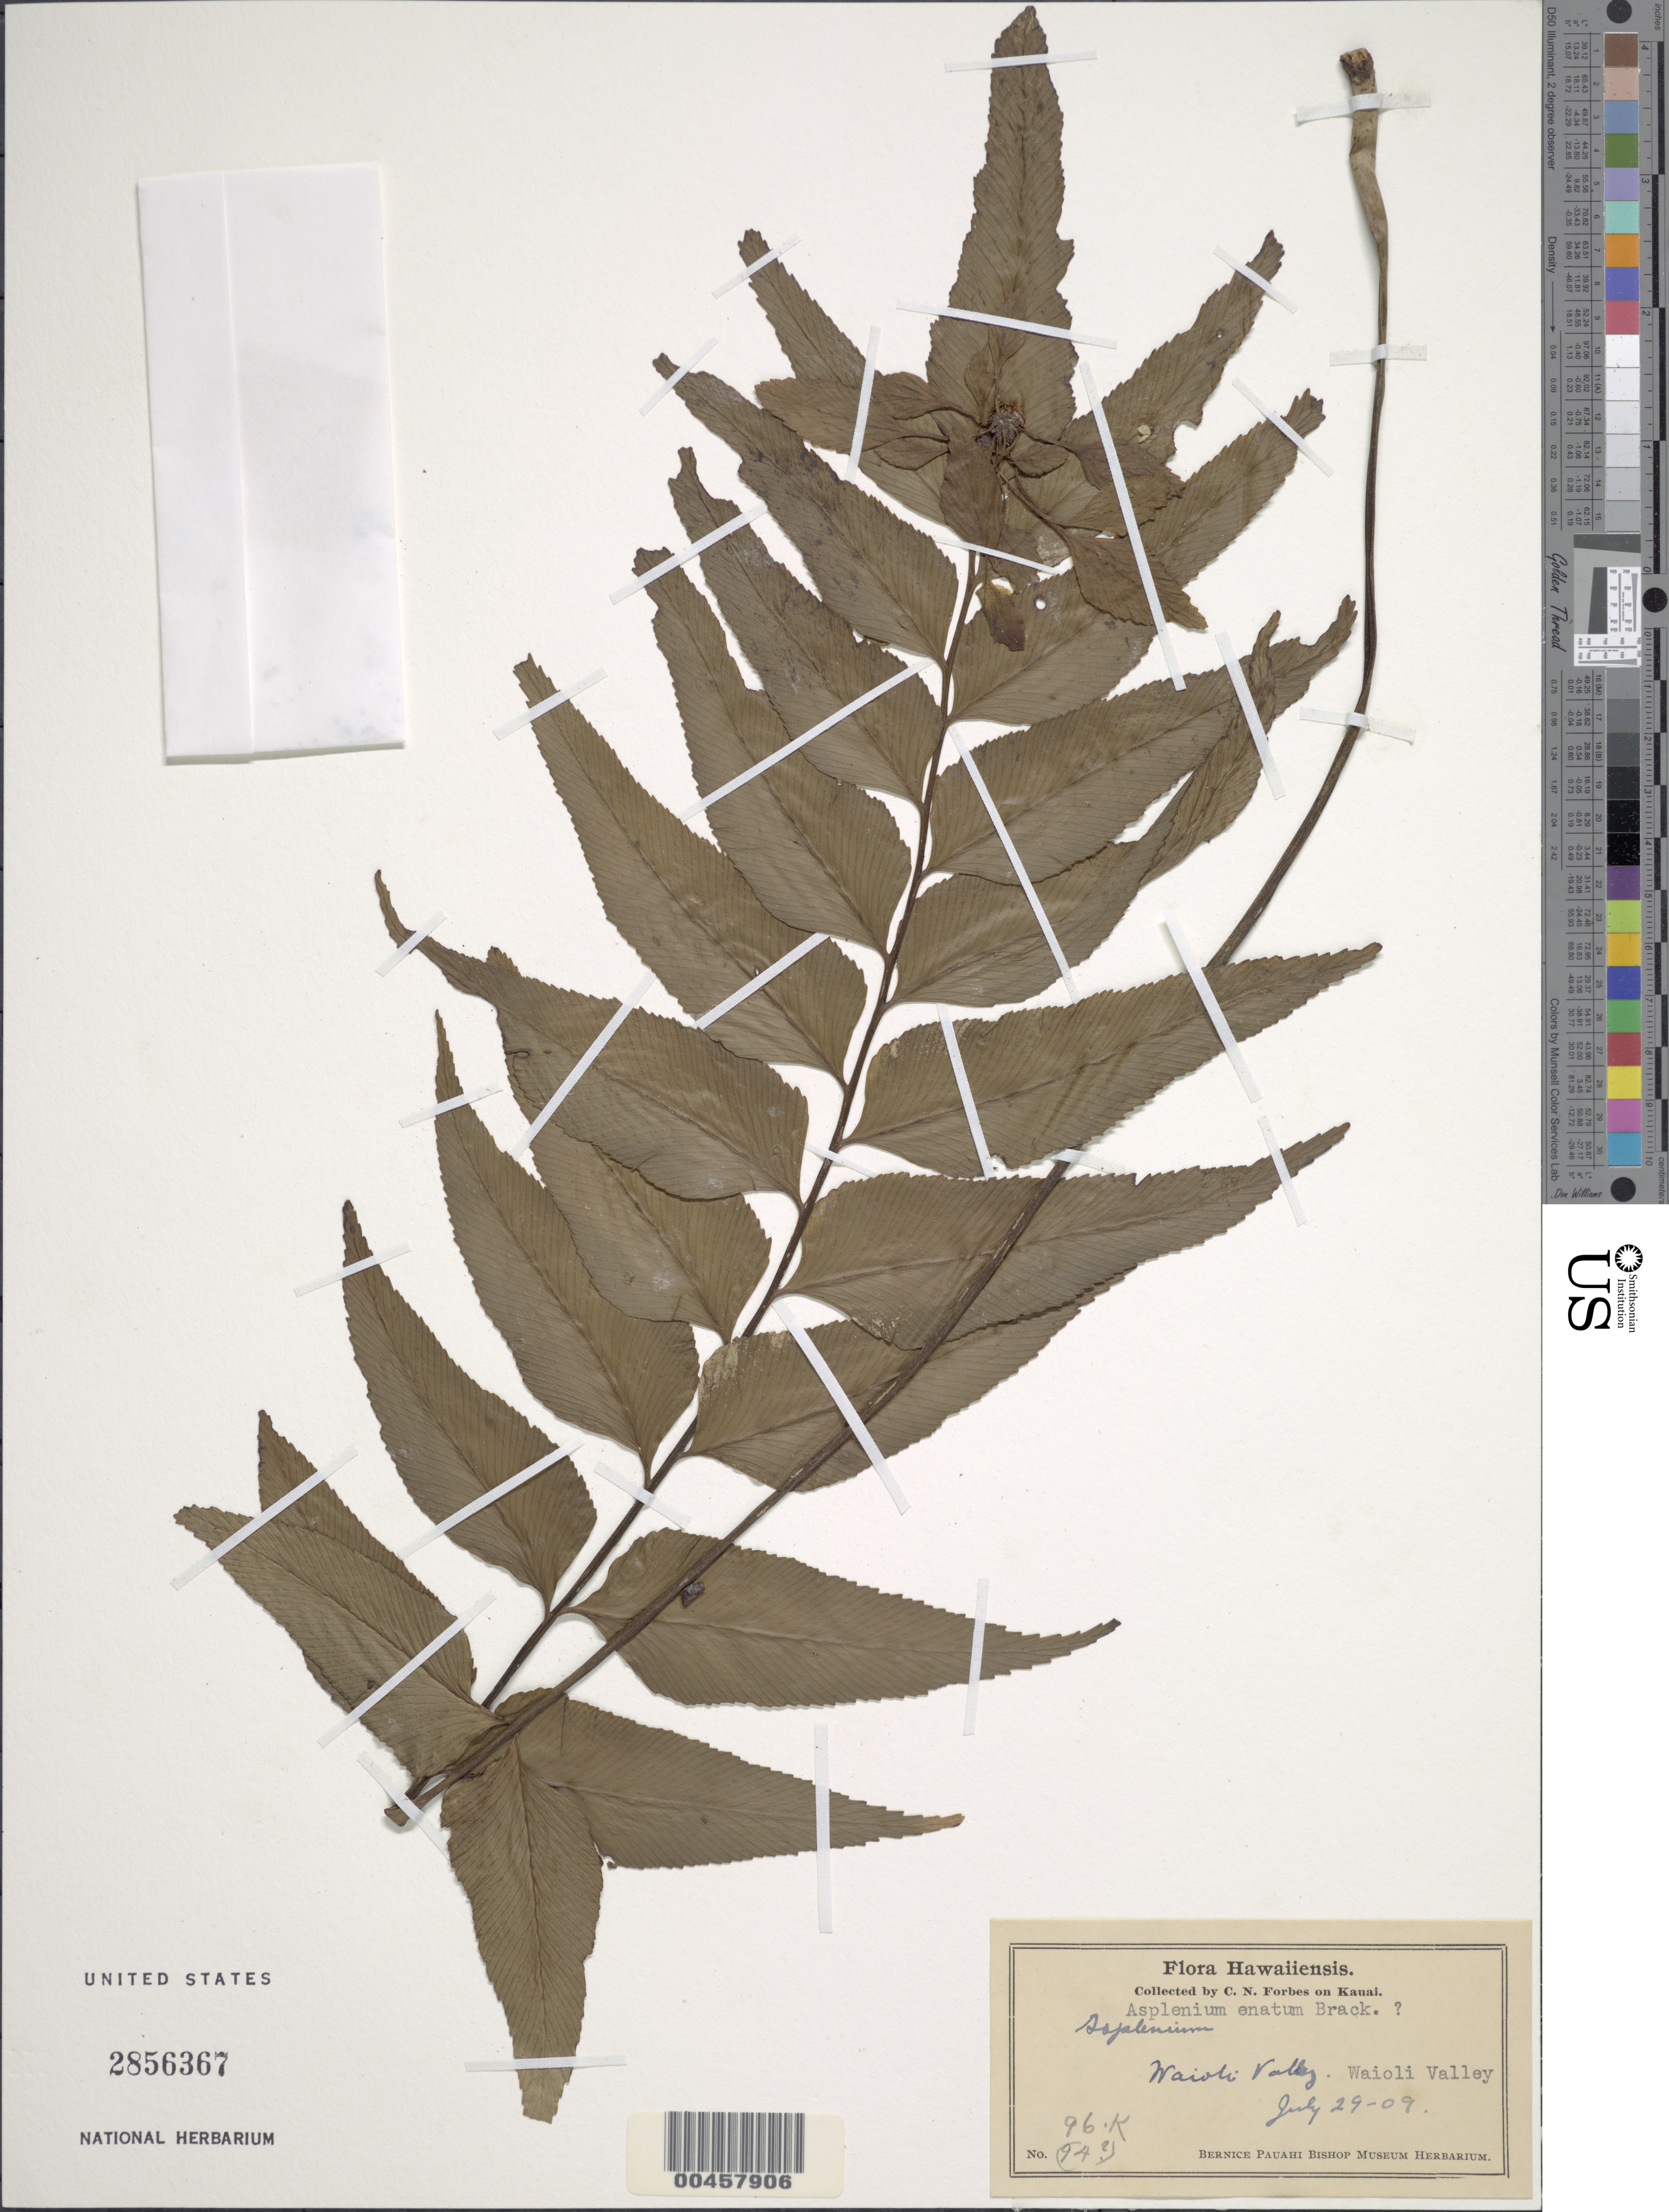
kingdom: Plantae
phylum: Tracheophyta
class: Polypodiopsida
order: Polypodiales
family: Aspleniaceae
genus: Asplenium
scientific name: Asplenium kaulfussii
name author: Schltdl.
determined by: Wagner, W. L., (BOT), Smithsonian Institution - National Museum of Natural History (UNITED STATES)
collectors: C. N. Forbes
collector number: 96.K (94?)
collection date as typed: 29 Jul 1909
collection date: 1909-07-29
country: United States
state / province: Hawaii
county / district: Kauai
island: Kaua'i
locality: Waioli Valley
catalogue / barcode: US 2856367